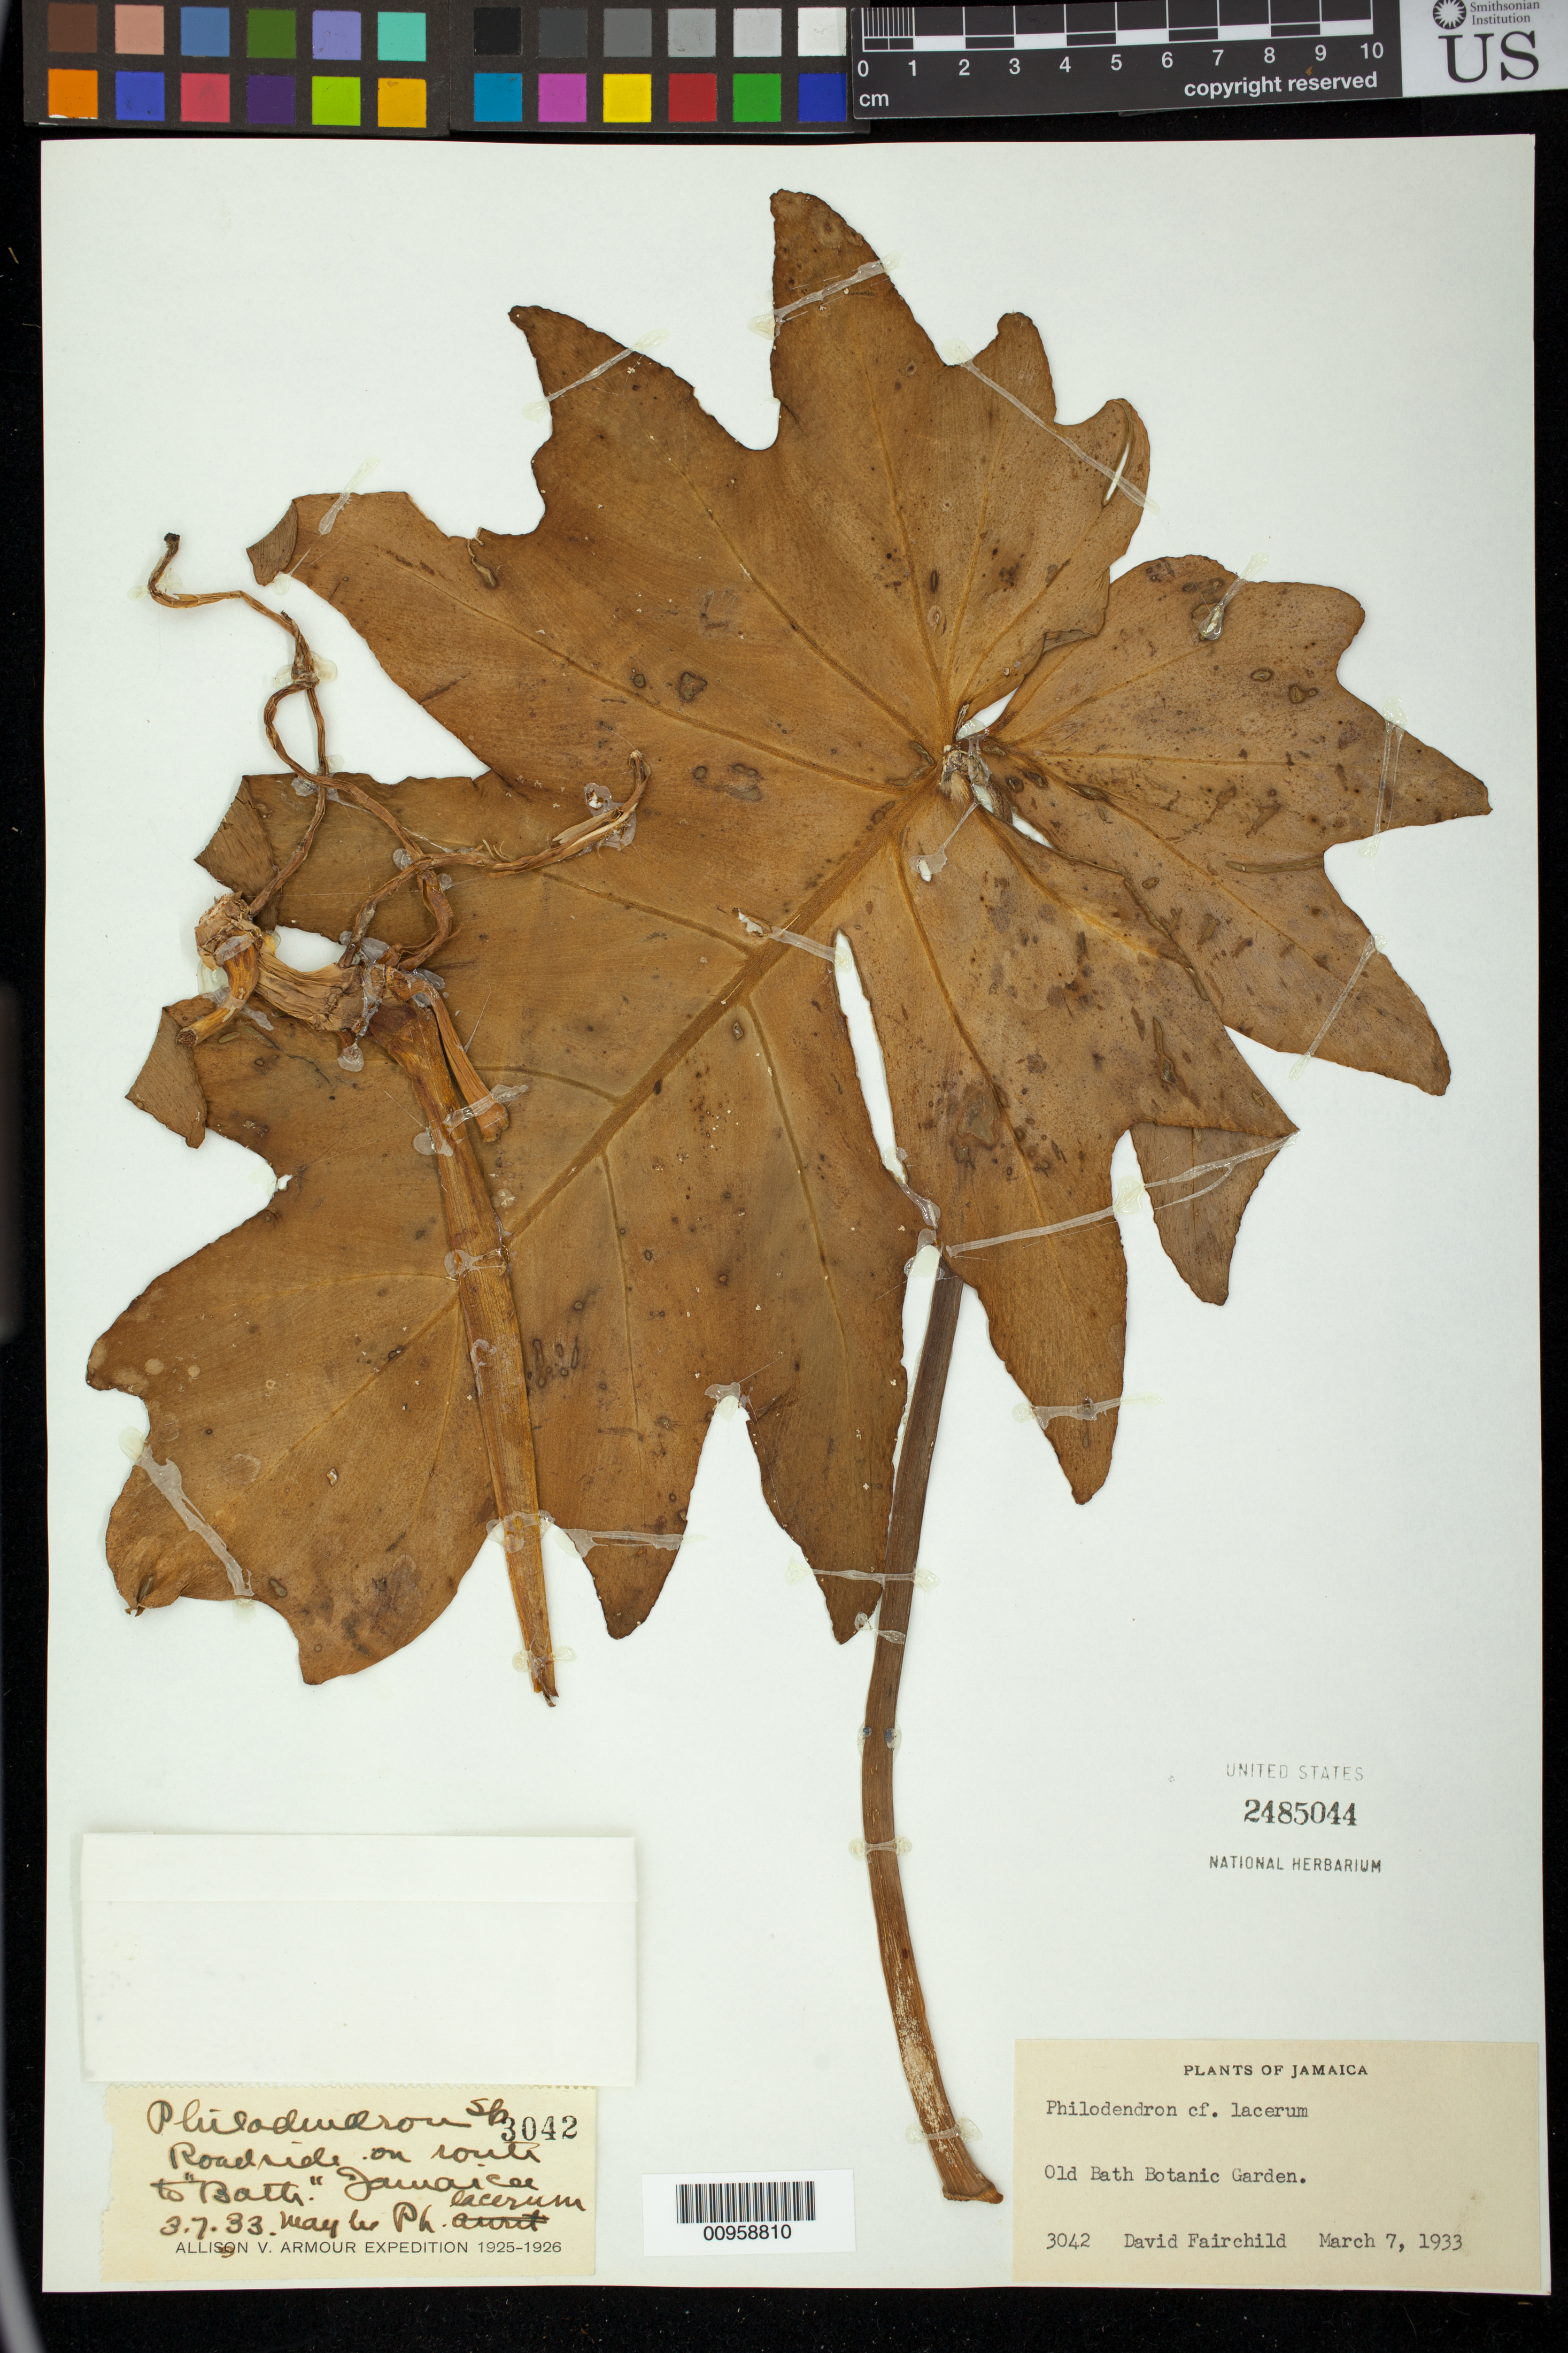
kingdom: Plantae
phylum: Tracheophyta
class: Liliopsida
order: Alismatales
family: Araceae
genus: Philodendron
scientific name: Philodendron lacerum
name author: (Jacq.) Schott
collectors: D. Fairchild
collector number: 3042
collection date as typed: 07 Mar 1933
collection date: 1933-03-07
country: Jamaica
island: Jamaica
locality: Old Bath Botanic Garden, n route to "Bath"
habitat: Roadside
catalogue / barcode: US 2485044